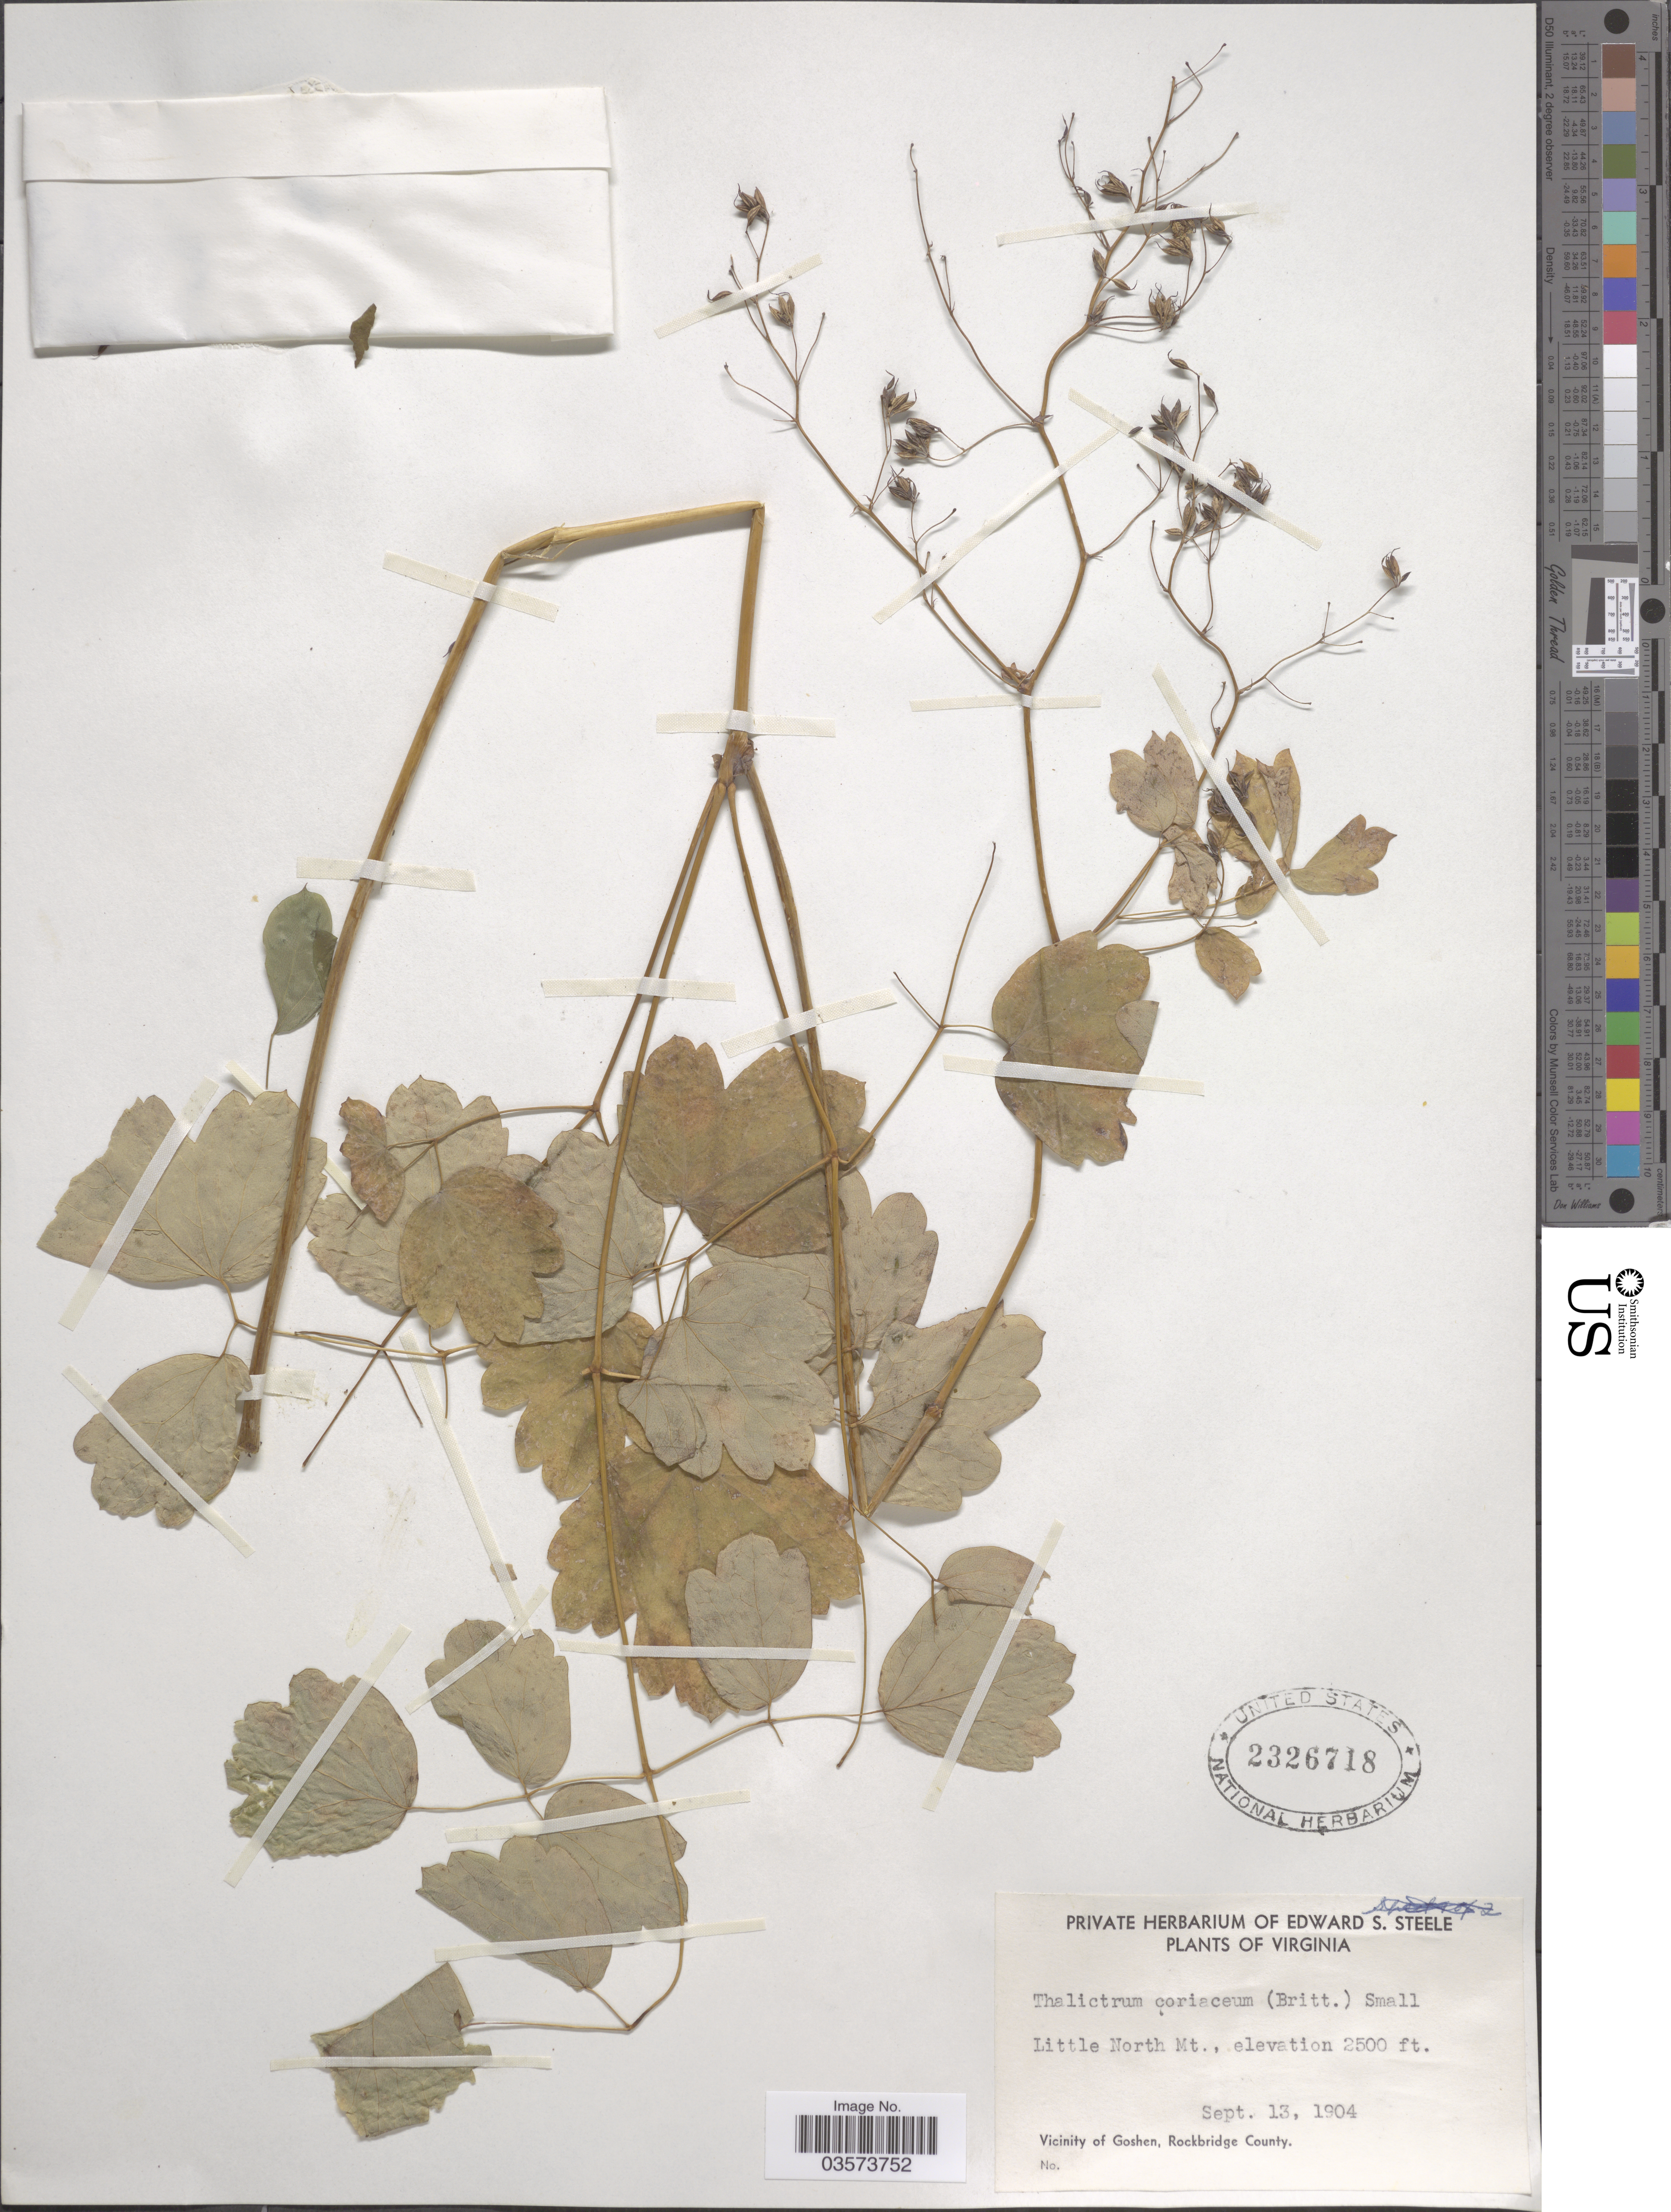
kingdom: Plantae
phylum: Tracheophyta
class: Magnoliopsida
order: Ranunculales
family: Ranunculaceae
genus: Thalictrum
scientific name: Thalictrum coriaceum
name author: (Britton) Small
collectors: ex herb. Edward S. Steele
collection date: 1904-09-13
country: United States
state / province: Virginia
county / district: Rockbridge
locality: Little North Mt. Vicinity of Goshen, Rockbridge County.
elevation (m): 762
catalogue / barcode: US 2326718